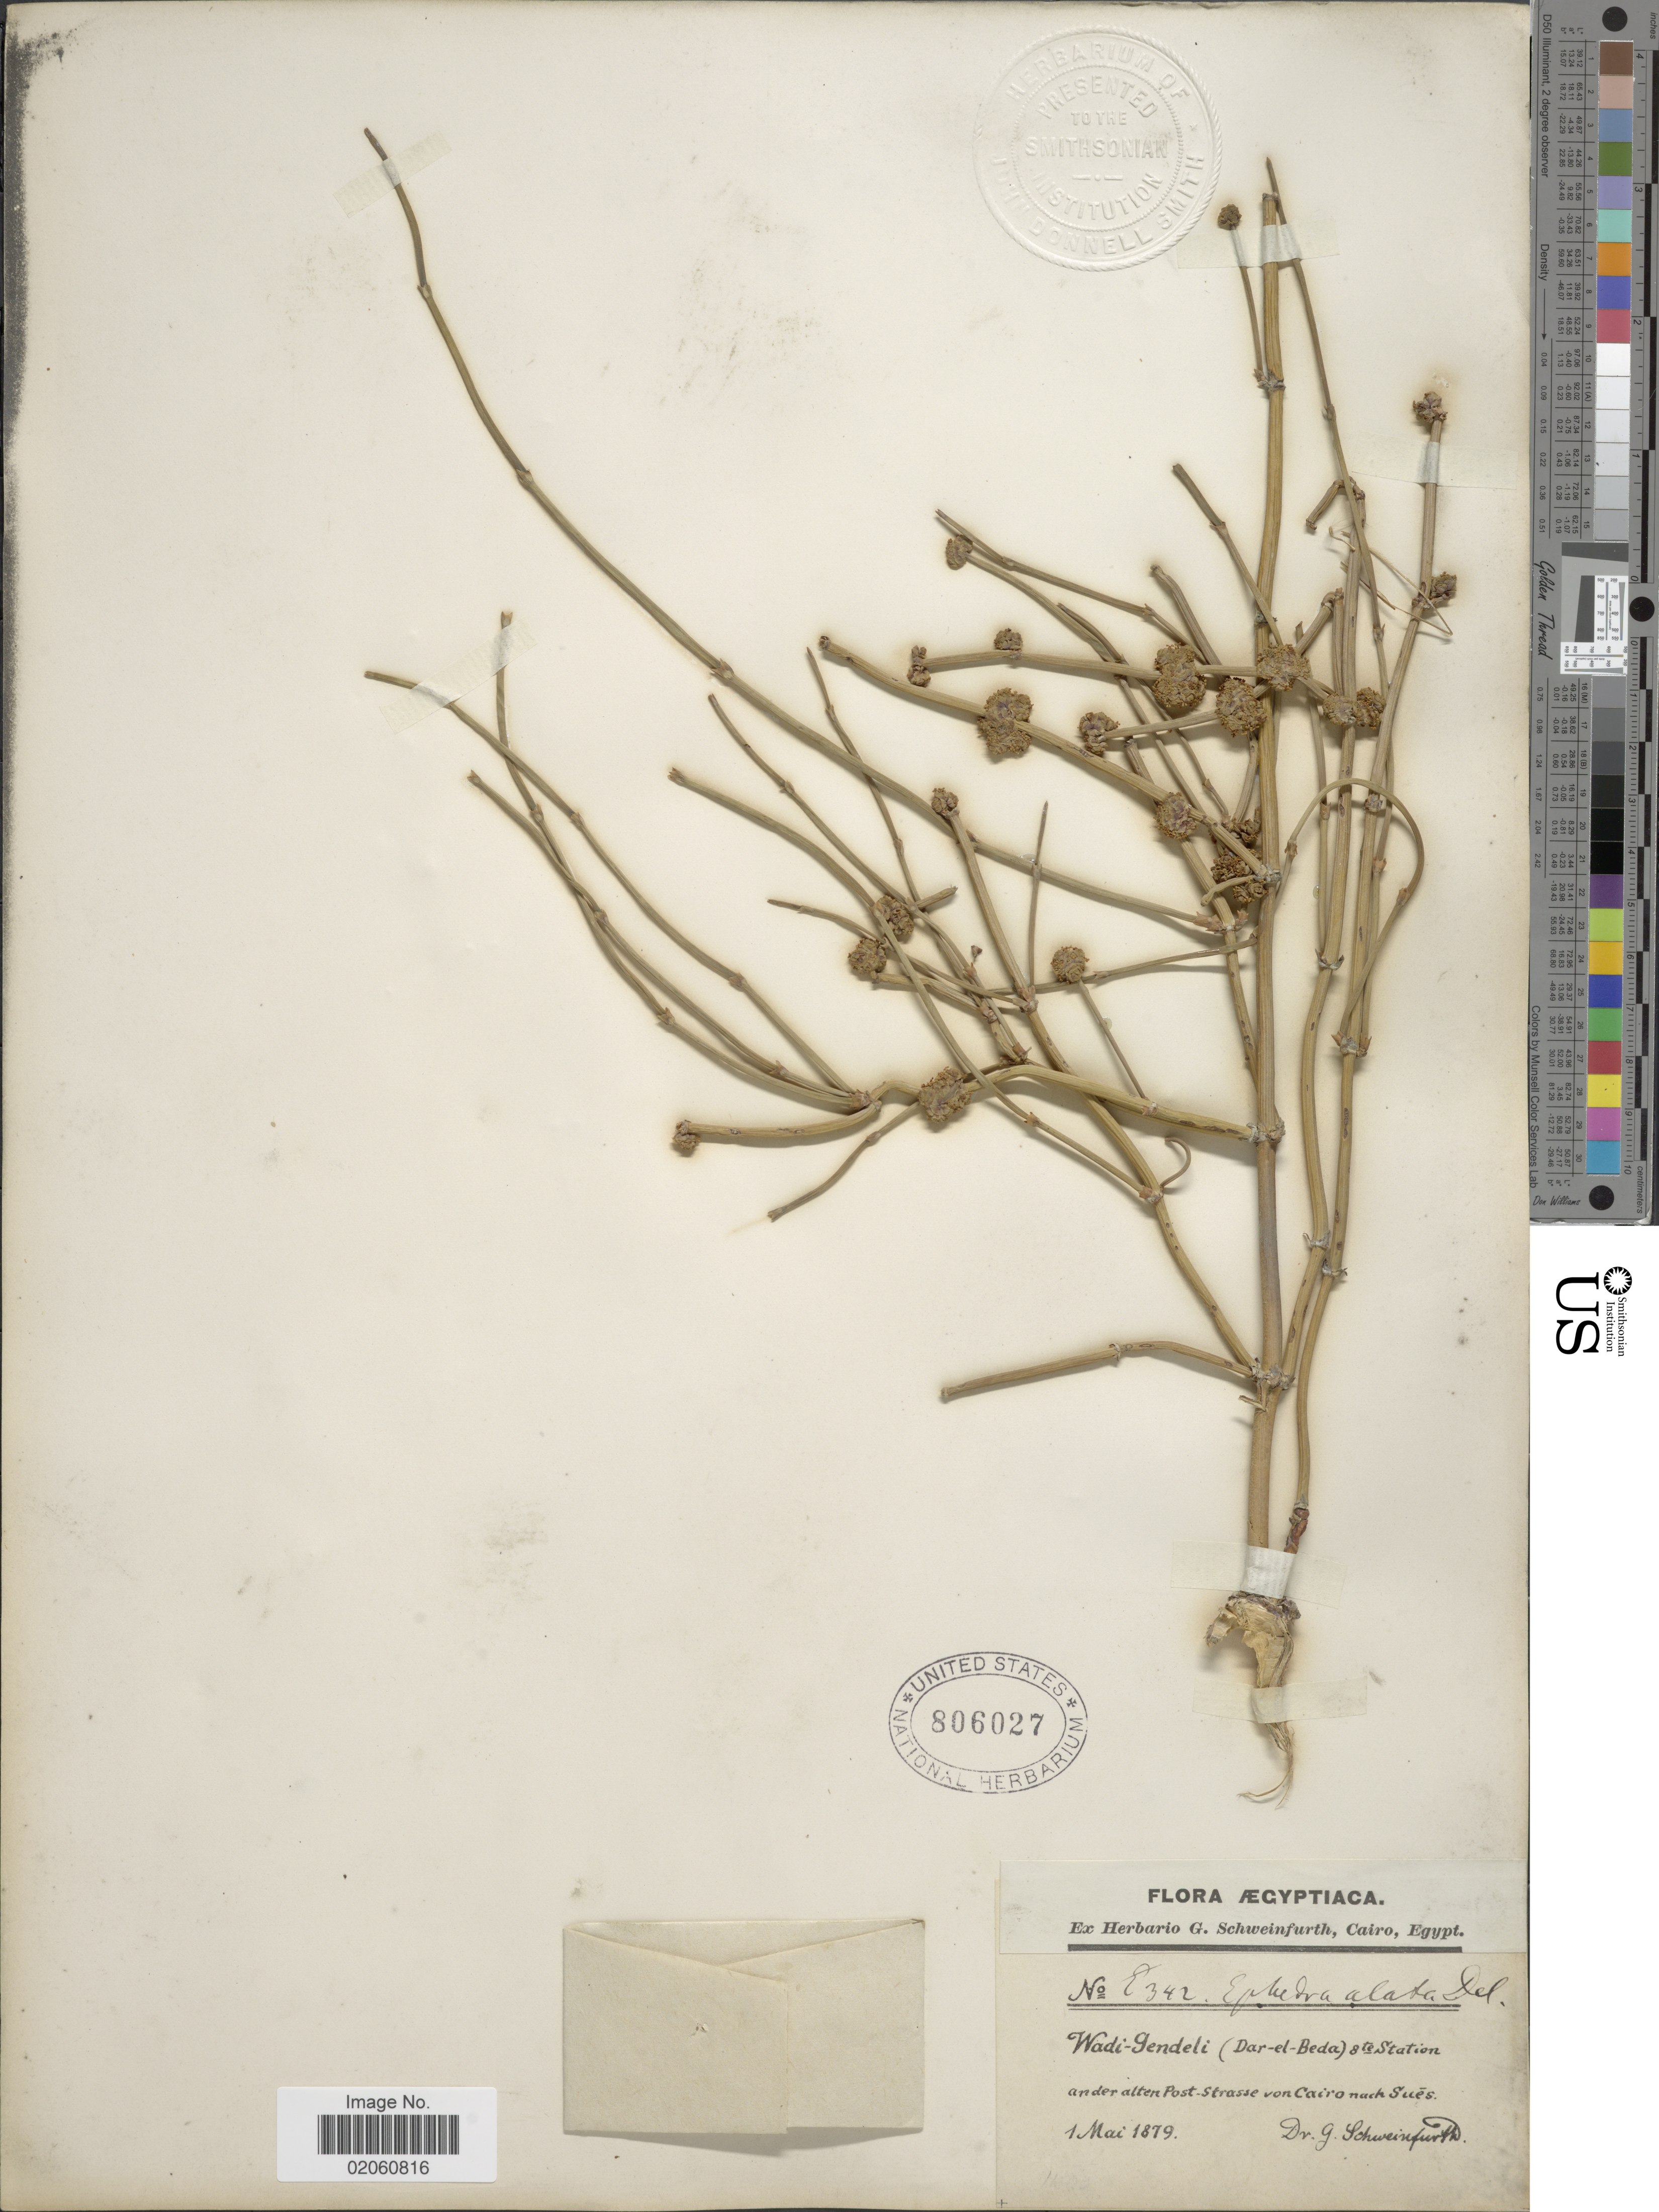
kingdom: Plantae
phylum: Tracheophyta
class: Gnetopsida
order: Ephedrales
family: Ephedraceae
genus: Ephedra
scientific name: Ephedra alata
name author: Decne.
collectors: G. A. Schweinfurth (herbarium)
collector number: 342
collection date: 1879-05-01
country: Egypt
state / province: Al Wadi al Jadid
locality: Wadi-Gendeli (Dar-el-Beda) 8te Station an der alten Post-Strasse von Cairo nach Suës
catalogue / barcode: US 806027